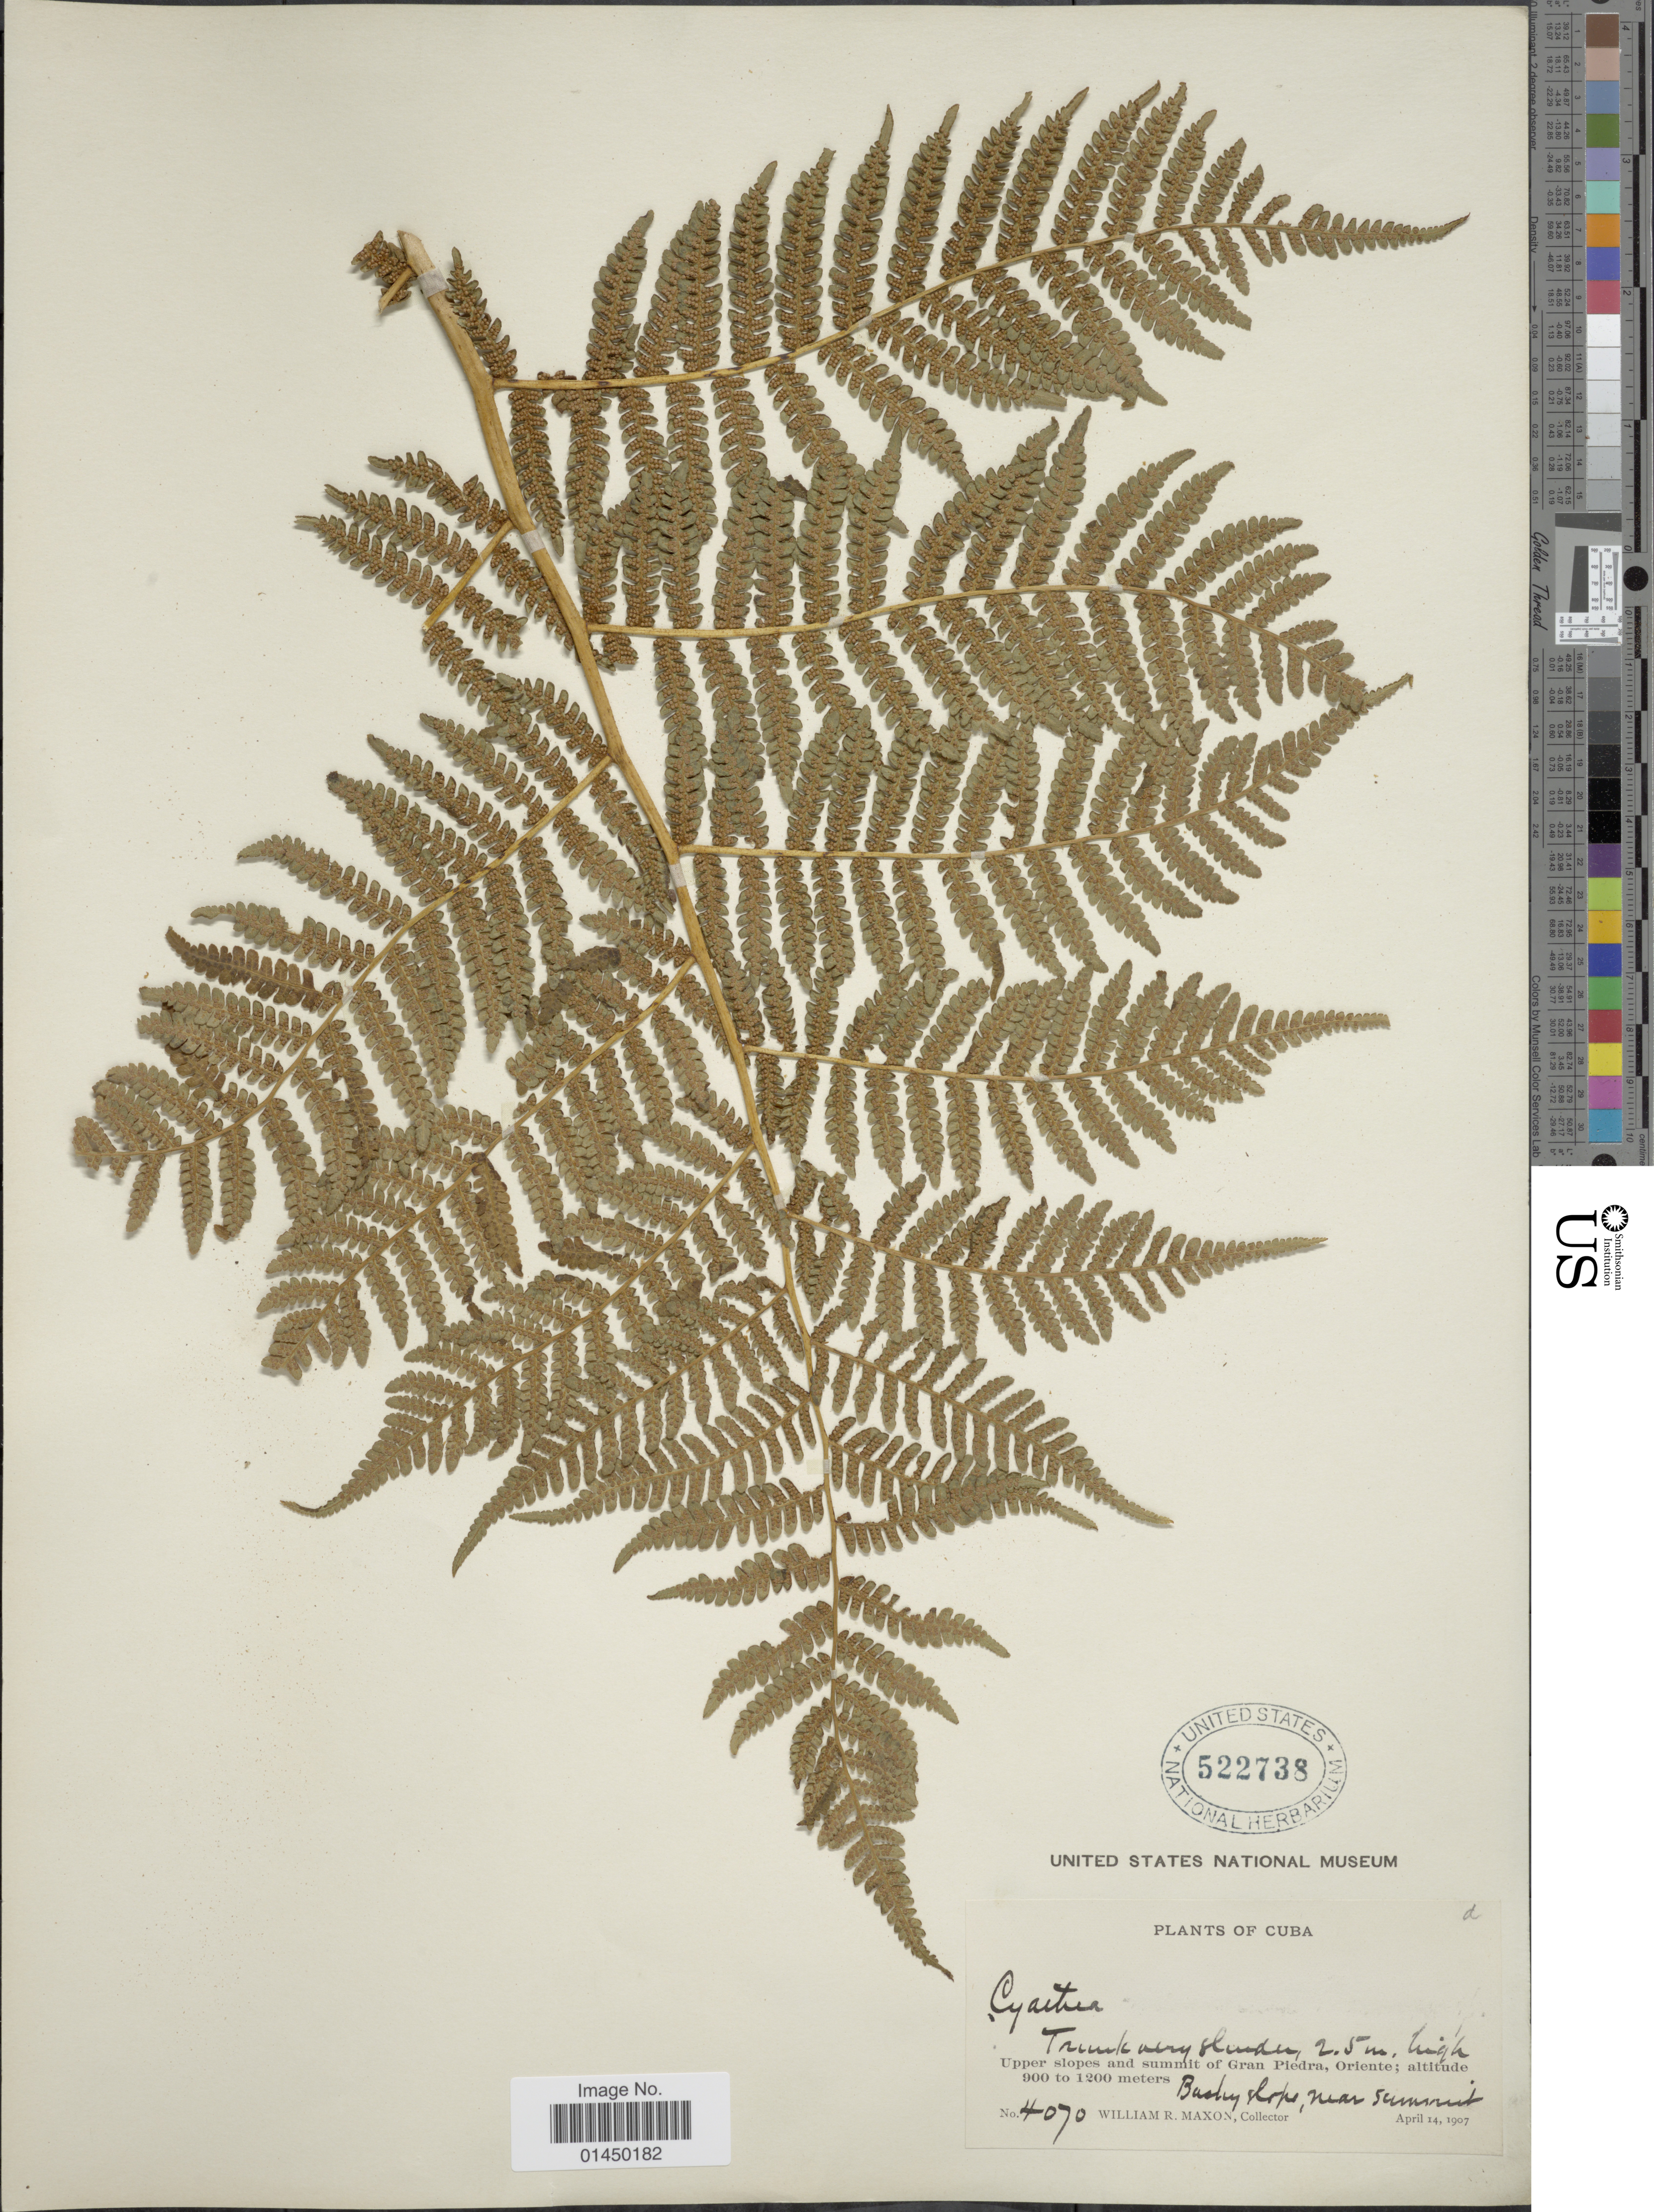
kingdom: Plantae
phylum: Tracheophyta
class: Polypodiopsida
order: Cyatheales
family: Cyatheaceae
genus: Cyathea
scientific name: Cyathea furfuracea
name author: Christ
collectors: W. R. Maxon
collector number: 4070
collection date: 1907-04-14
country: Cuba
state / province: Oriente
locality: Upper slopes and summit of Gran Piedra, Oriente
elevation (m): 900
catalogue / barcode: US 522738